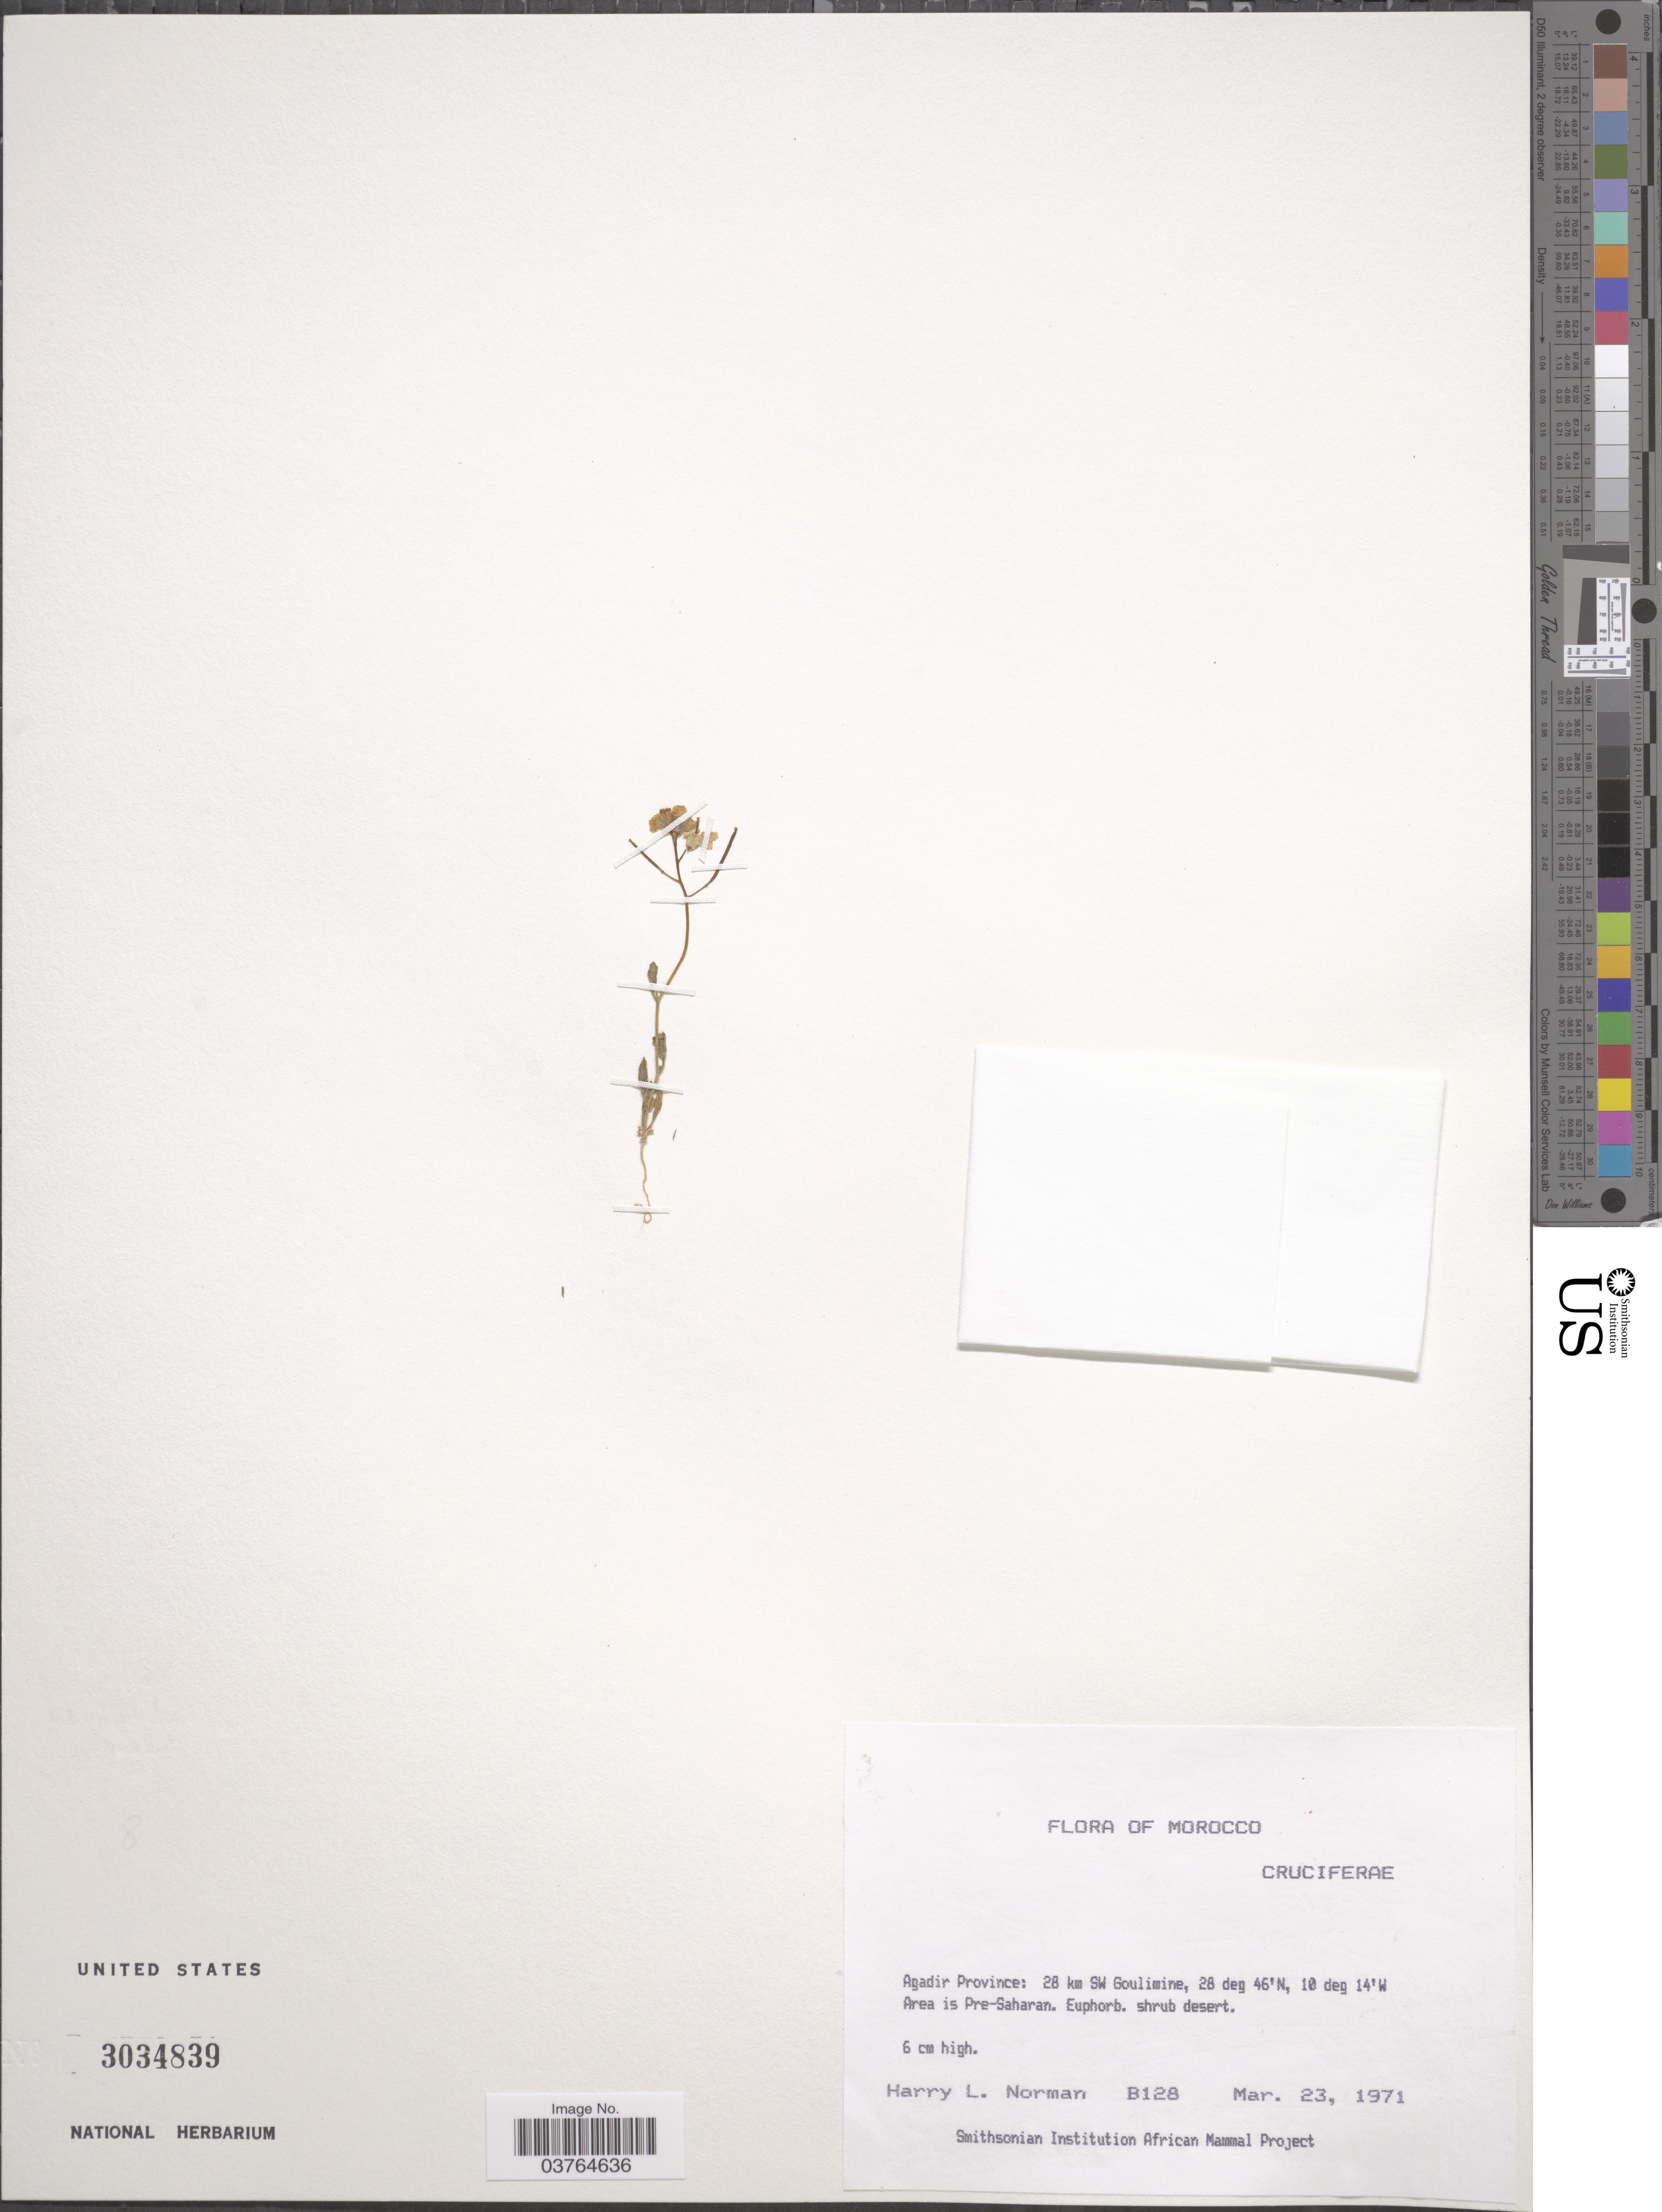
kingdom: Plantae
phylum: Tracheophyta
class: Magnoliopsida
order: Brassicales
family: Brassicaceae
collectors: Norman, H.L.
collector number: B128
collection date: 1971-03-23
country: Morocco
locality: Agadir Province: 28 km SW Goulimine, Area is Pre-Saharan.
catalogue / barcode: US 3034839